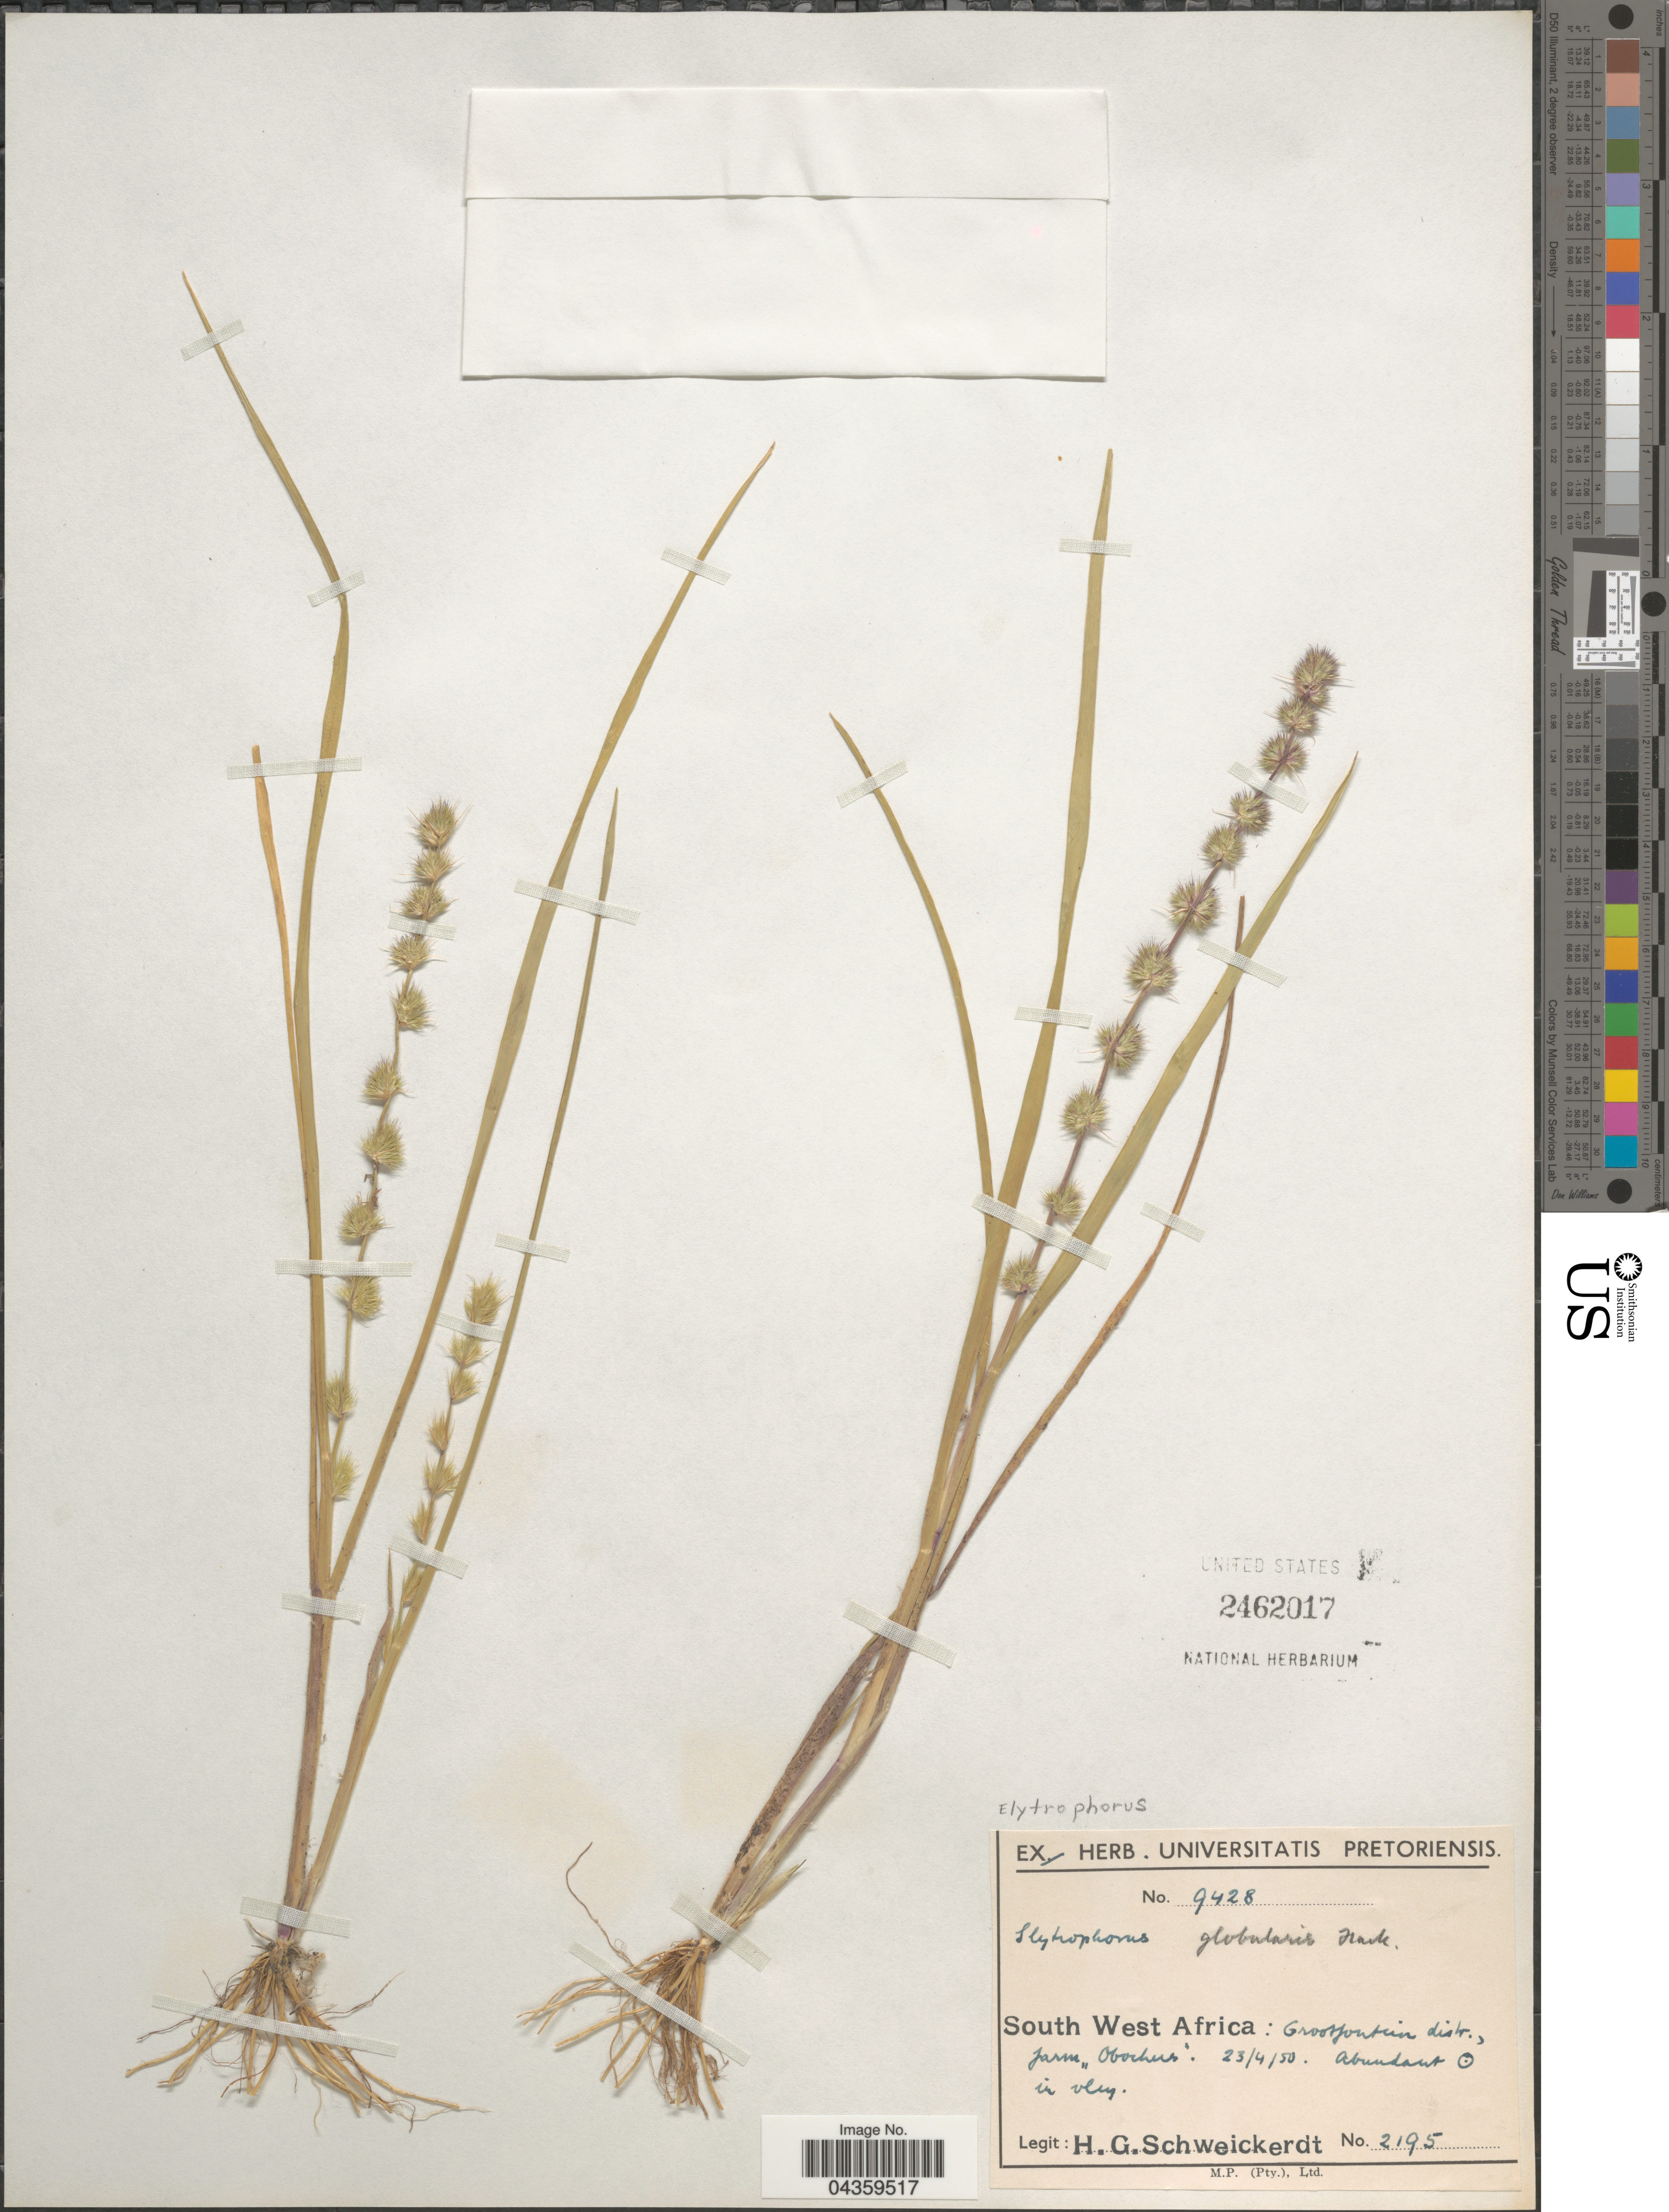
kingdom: Plantae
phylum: Tracheophyta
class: Liliopsida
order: Poales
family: Poaceae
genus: Elytrophorus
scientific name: Elytrophorus globularis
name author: Hack.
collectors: H. Schweickerdt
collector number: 2195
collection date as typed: Transcribed d/m/y: 23/4/50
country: Namibia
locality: South West Africa: Grootfontein distr., farm "Obochus".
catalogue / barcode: US 2462017